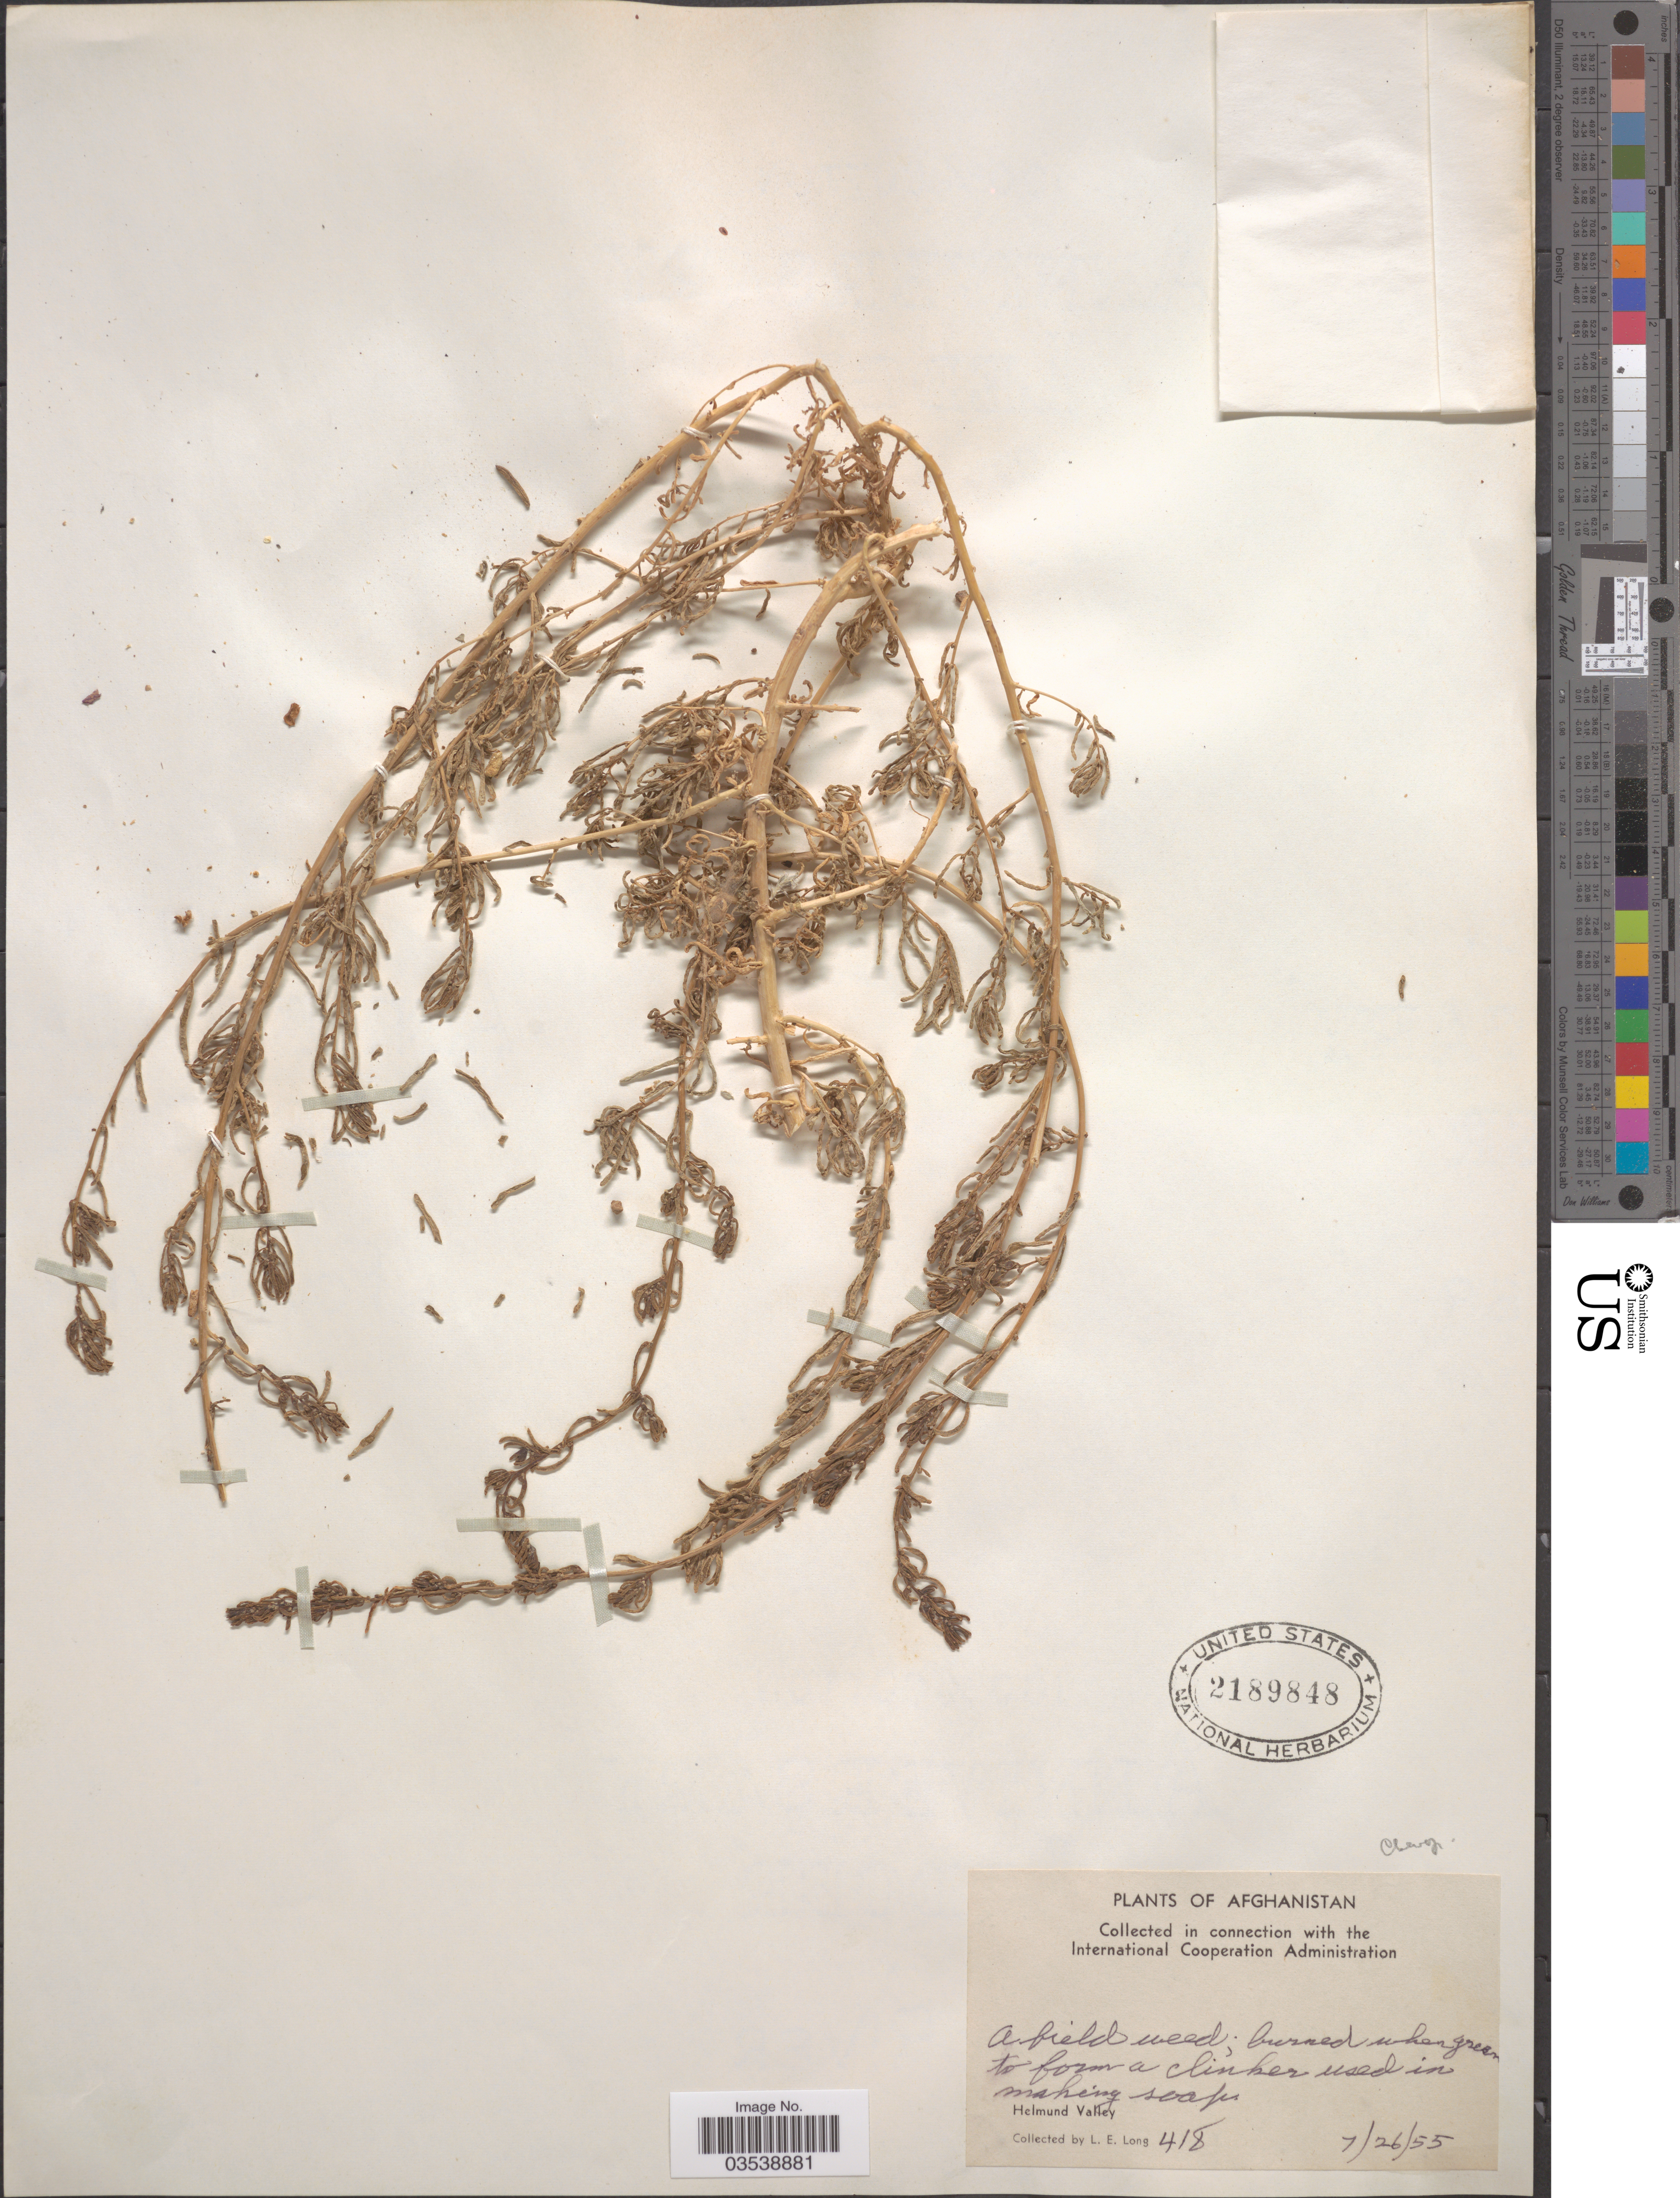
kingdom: Plantae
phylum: Tracheophyta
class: Magnoliopsida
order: Caryophyllales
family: Amaranthaceae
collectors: L. E. Long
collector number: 418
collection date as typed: Transcribed d/m/y: 26/7/55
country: Afghanistan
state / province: Helmand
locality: Helmund Valley.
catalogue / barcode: US 2189848